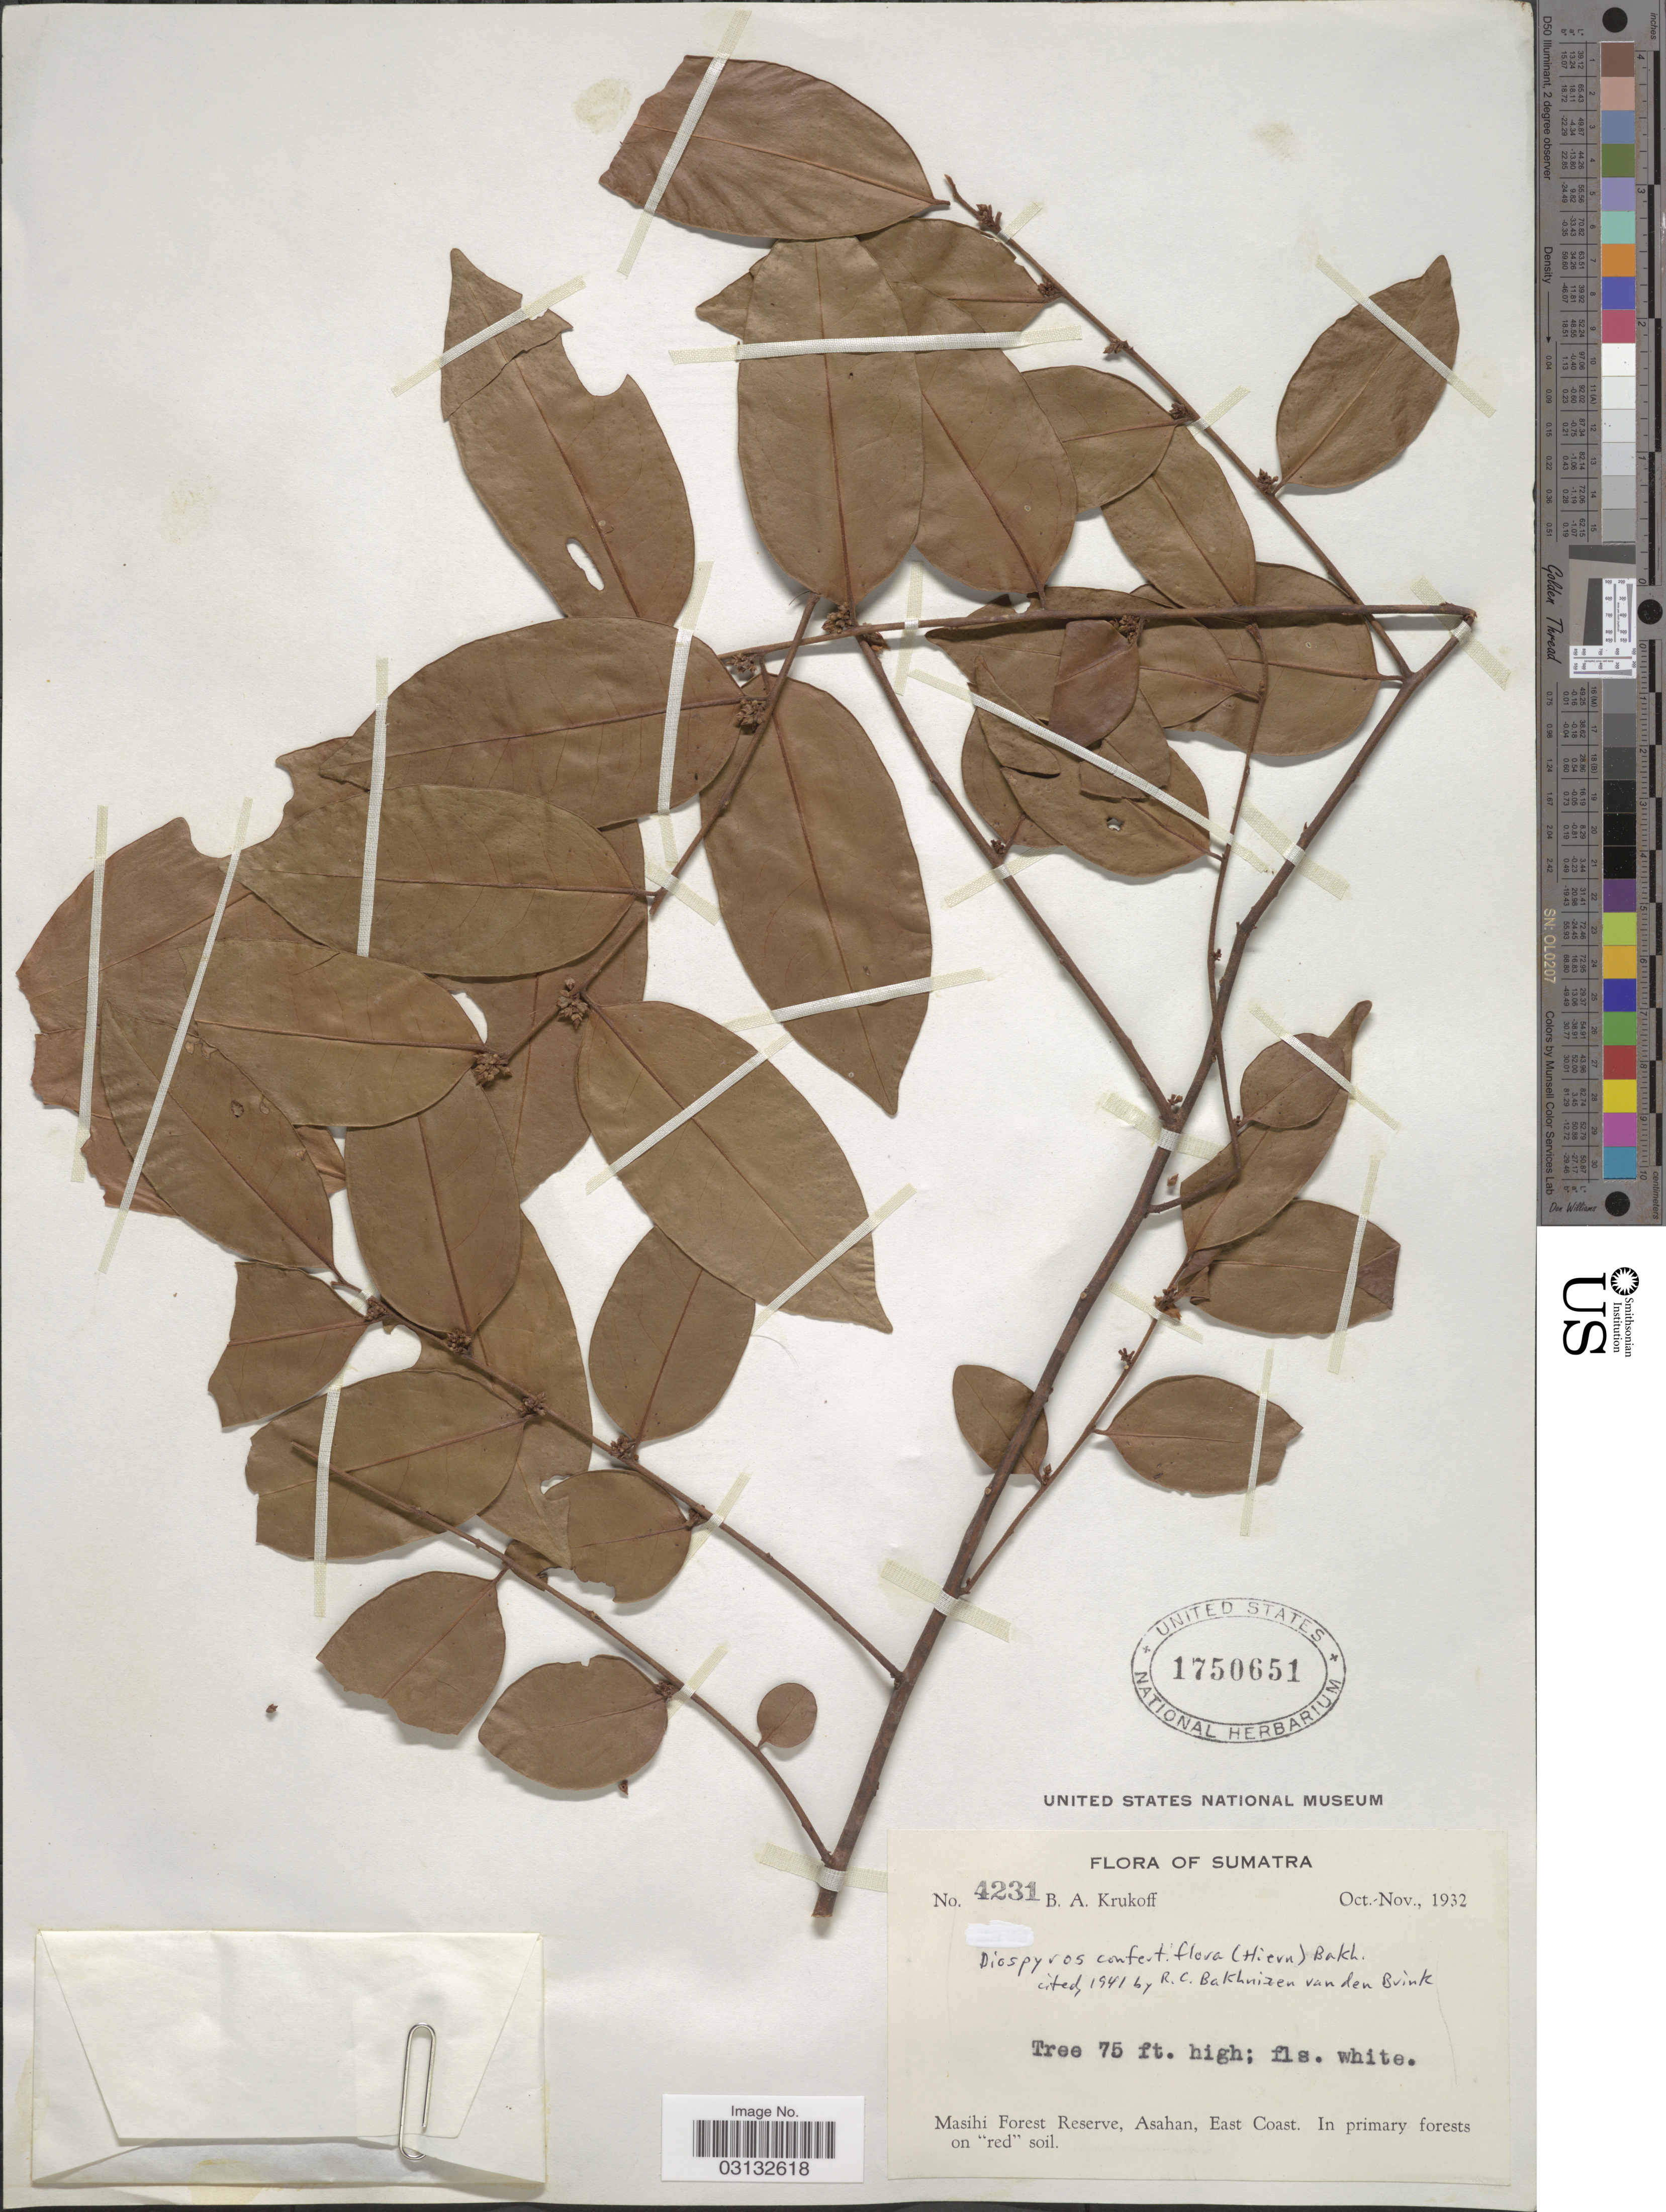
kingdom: Plantae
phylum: Tracheophyta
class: Magnoliopsida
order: Ericales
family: Ebenaceae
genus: Diospyros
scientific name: Diospyros confertiflora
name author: (Hiern) Bakh.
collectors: B. A. Krukoff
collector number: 4231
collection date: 1932-10/1932-11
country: Indonesia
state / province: Sumatra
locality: Masihi Forest Reserve, Asahan, East Coast.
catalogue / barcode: US 1750651